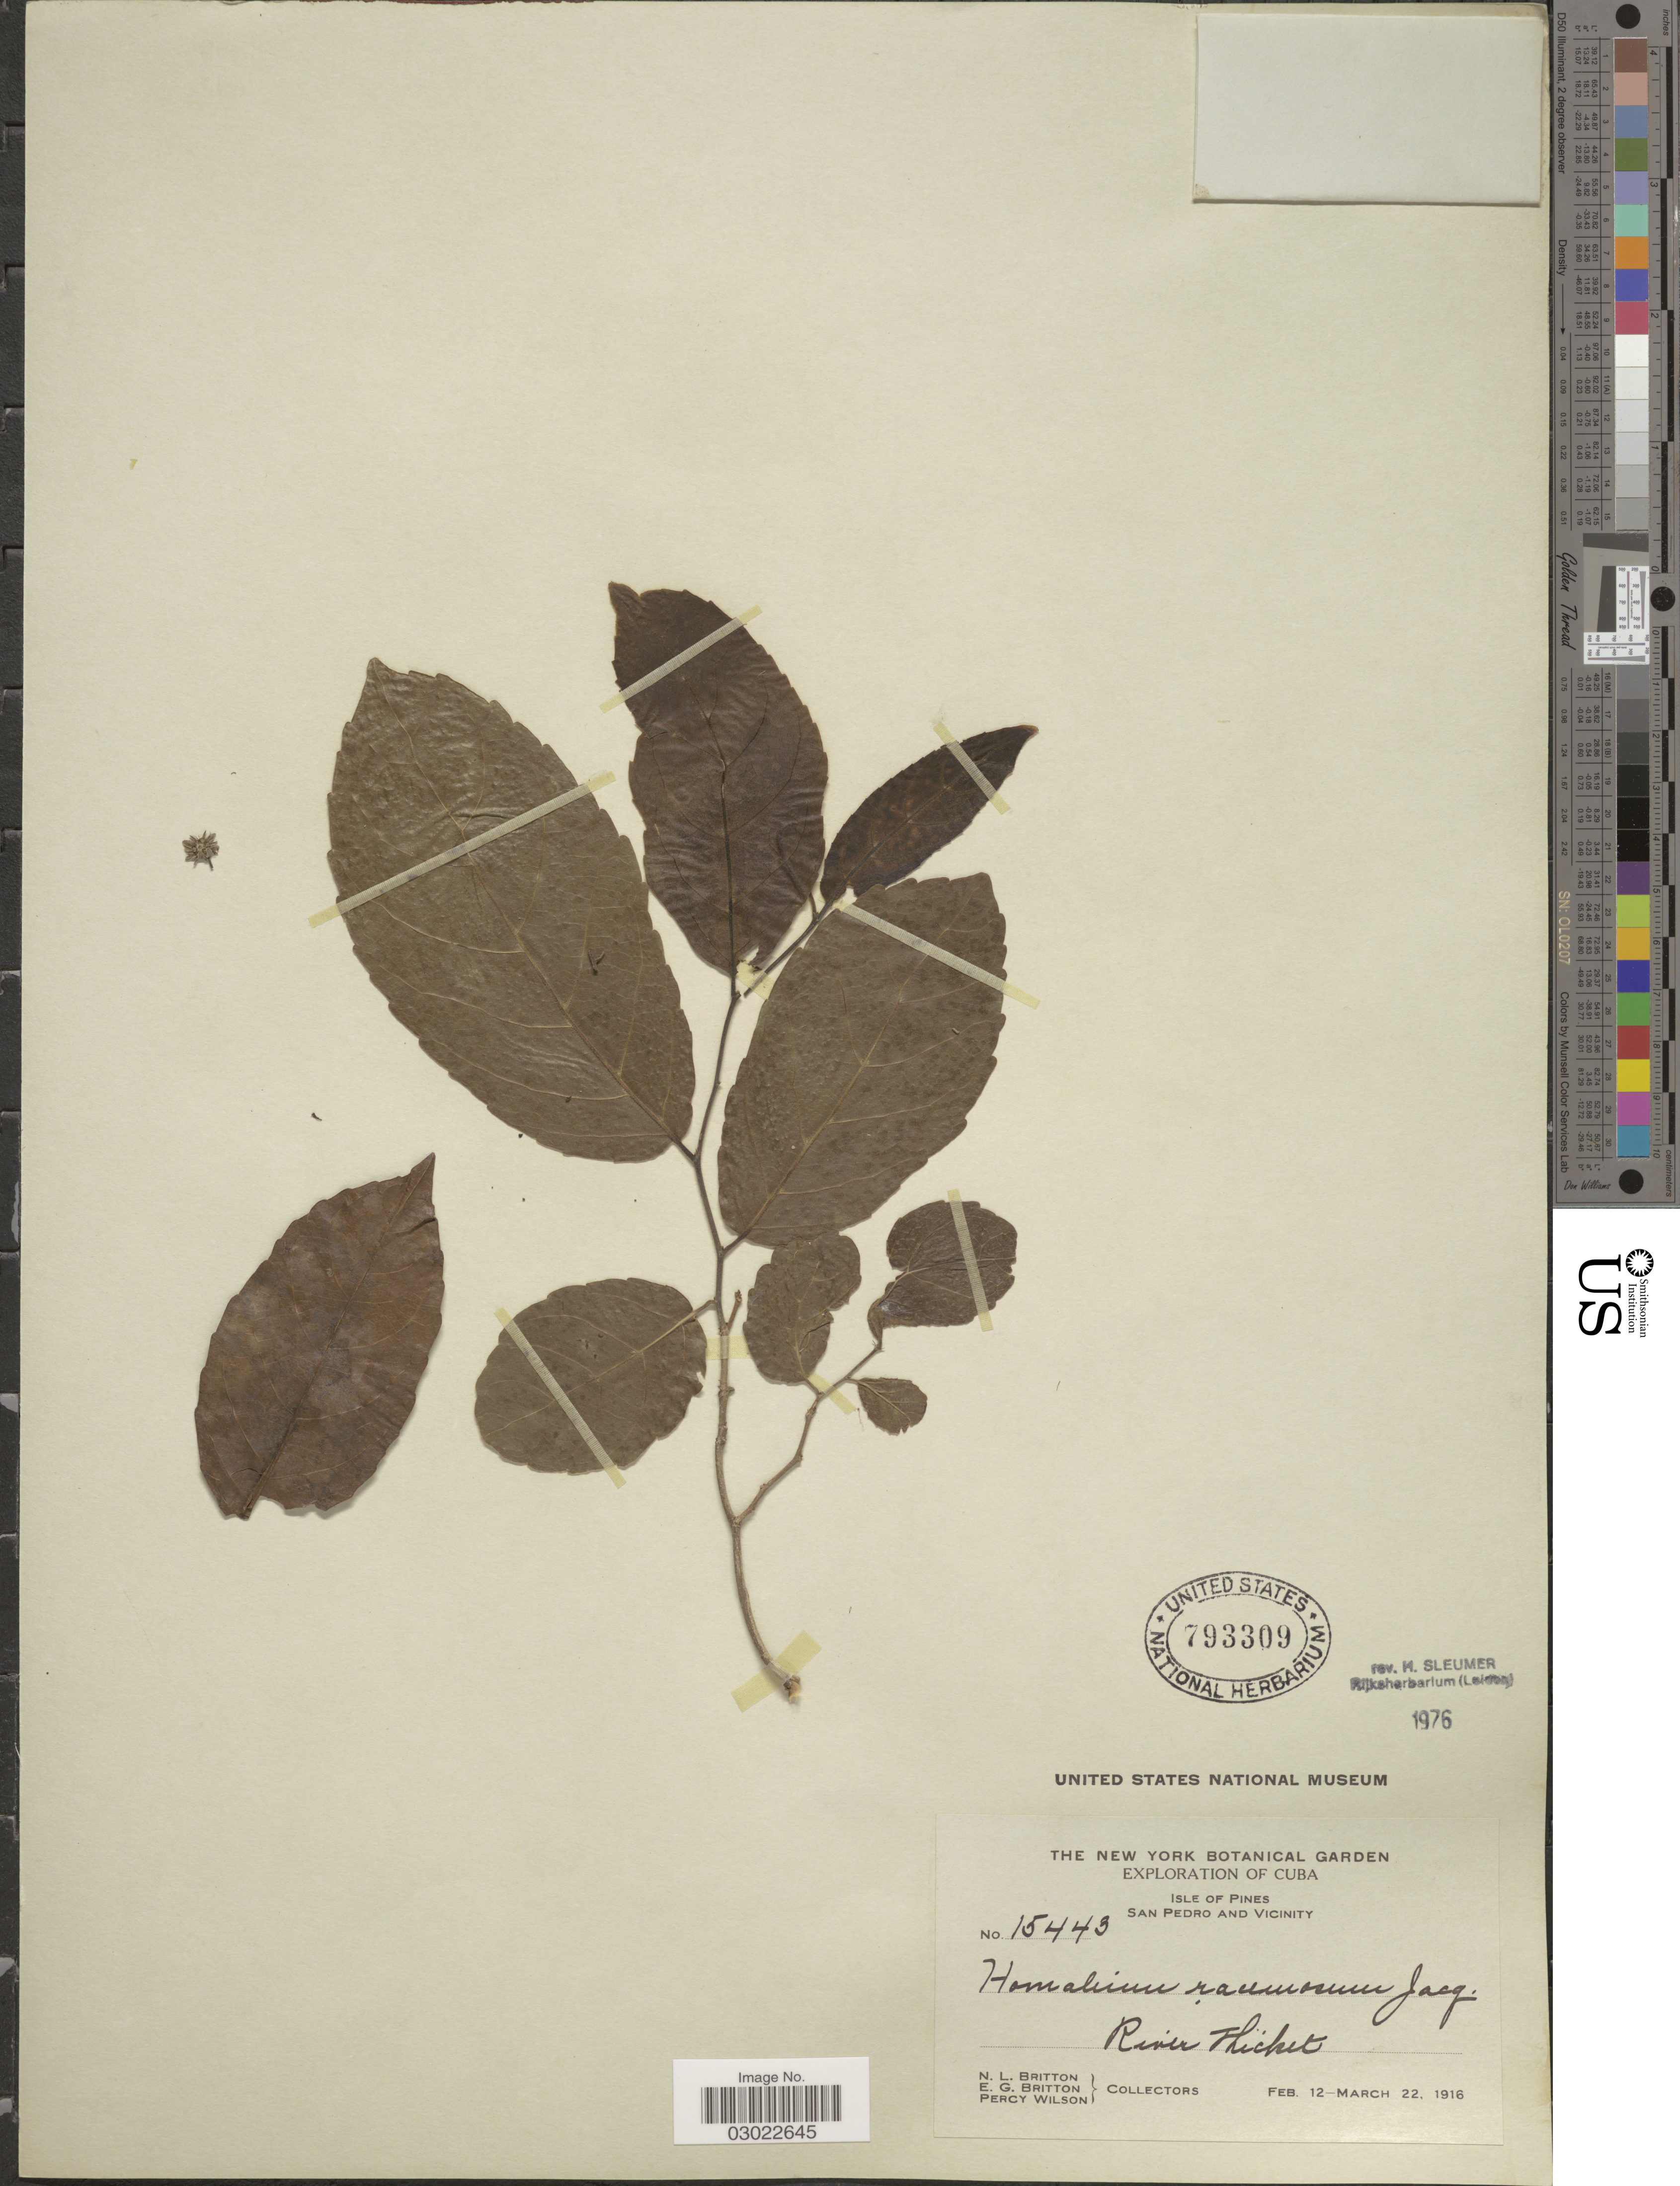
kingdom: Plantae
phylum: Tracheophyta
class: Magnoliopsida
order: Malpighiales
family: Salicaceae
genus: Homalium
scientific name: Homalium racemosum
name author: Jacq.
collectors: N. Britton, E. G. Britton & P. Wilson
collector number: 15443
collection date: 1916-02-12/1916-03-22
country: Cuba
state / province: Isla de la Juventud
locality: Isle of Pines. San Pedro and Vicinity. River thicket.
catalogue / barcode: US 793309